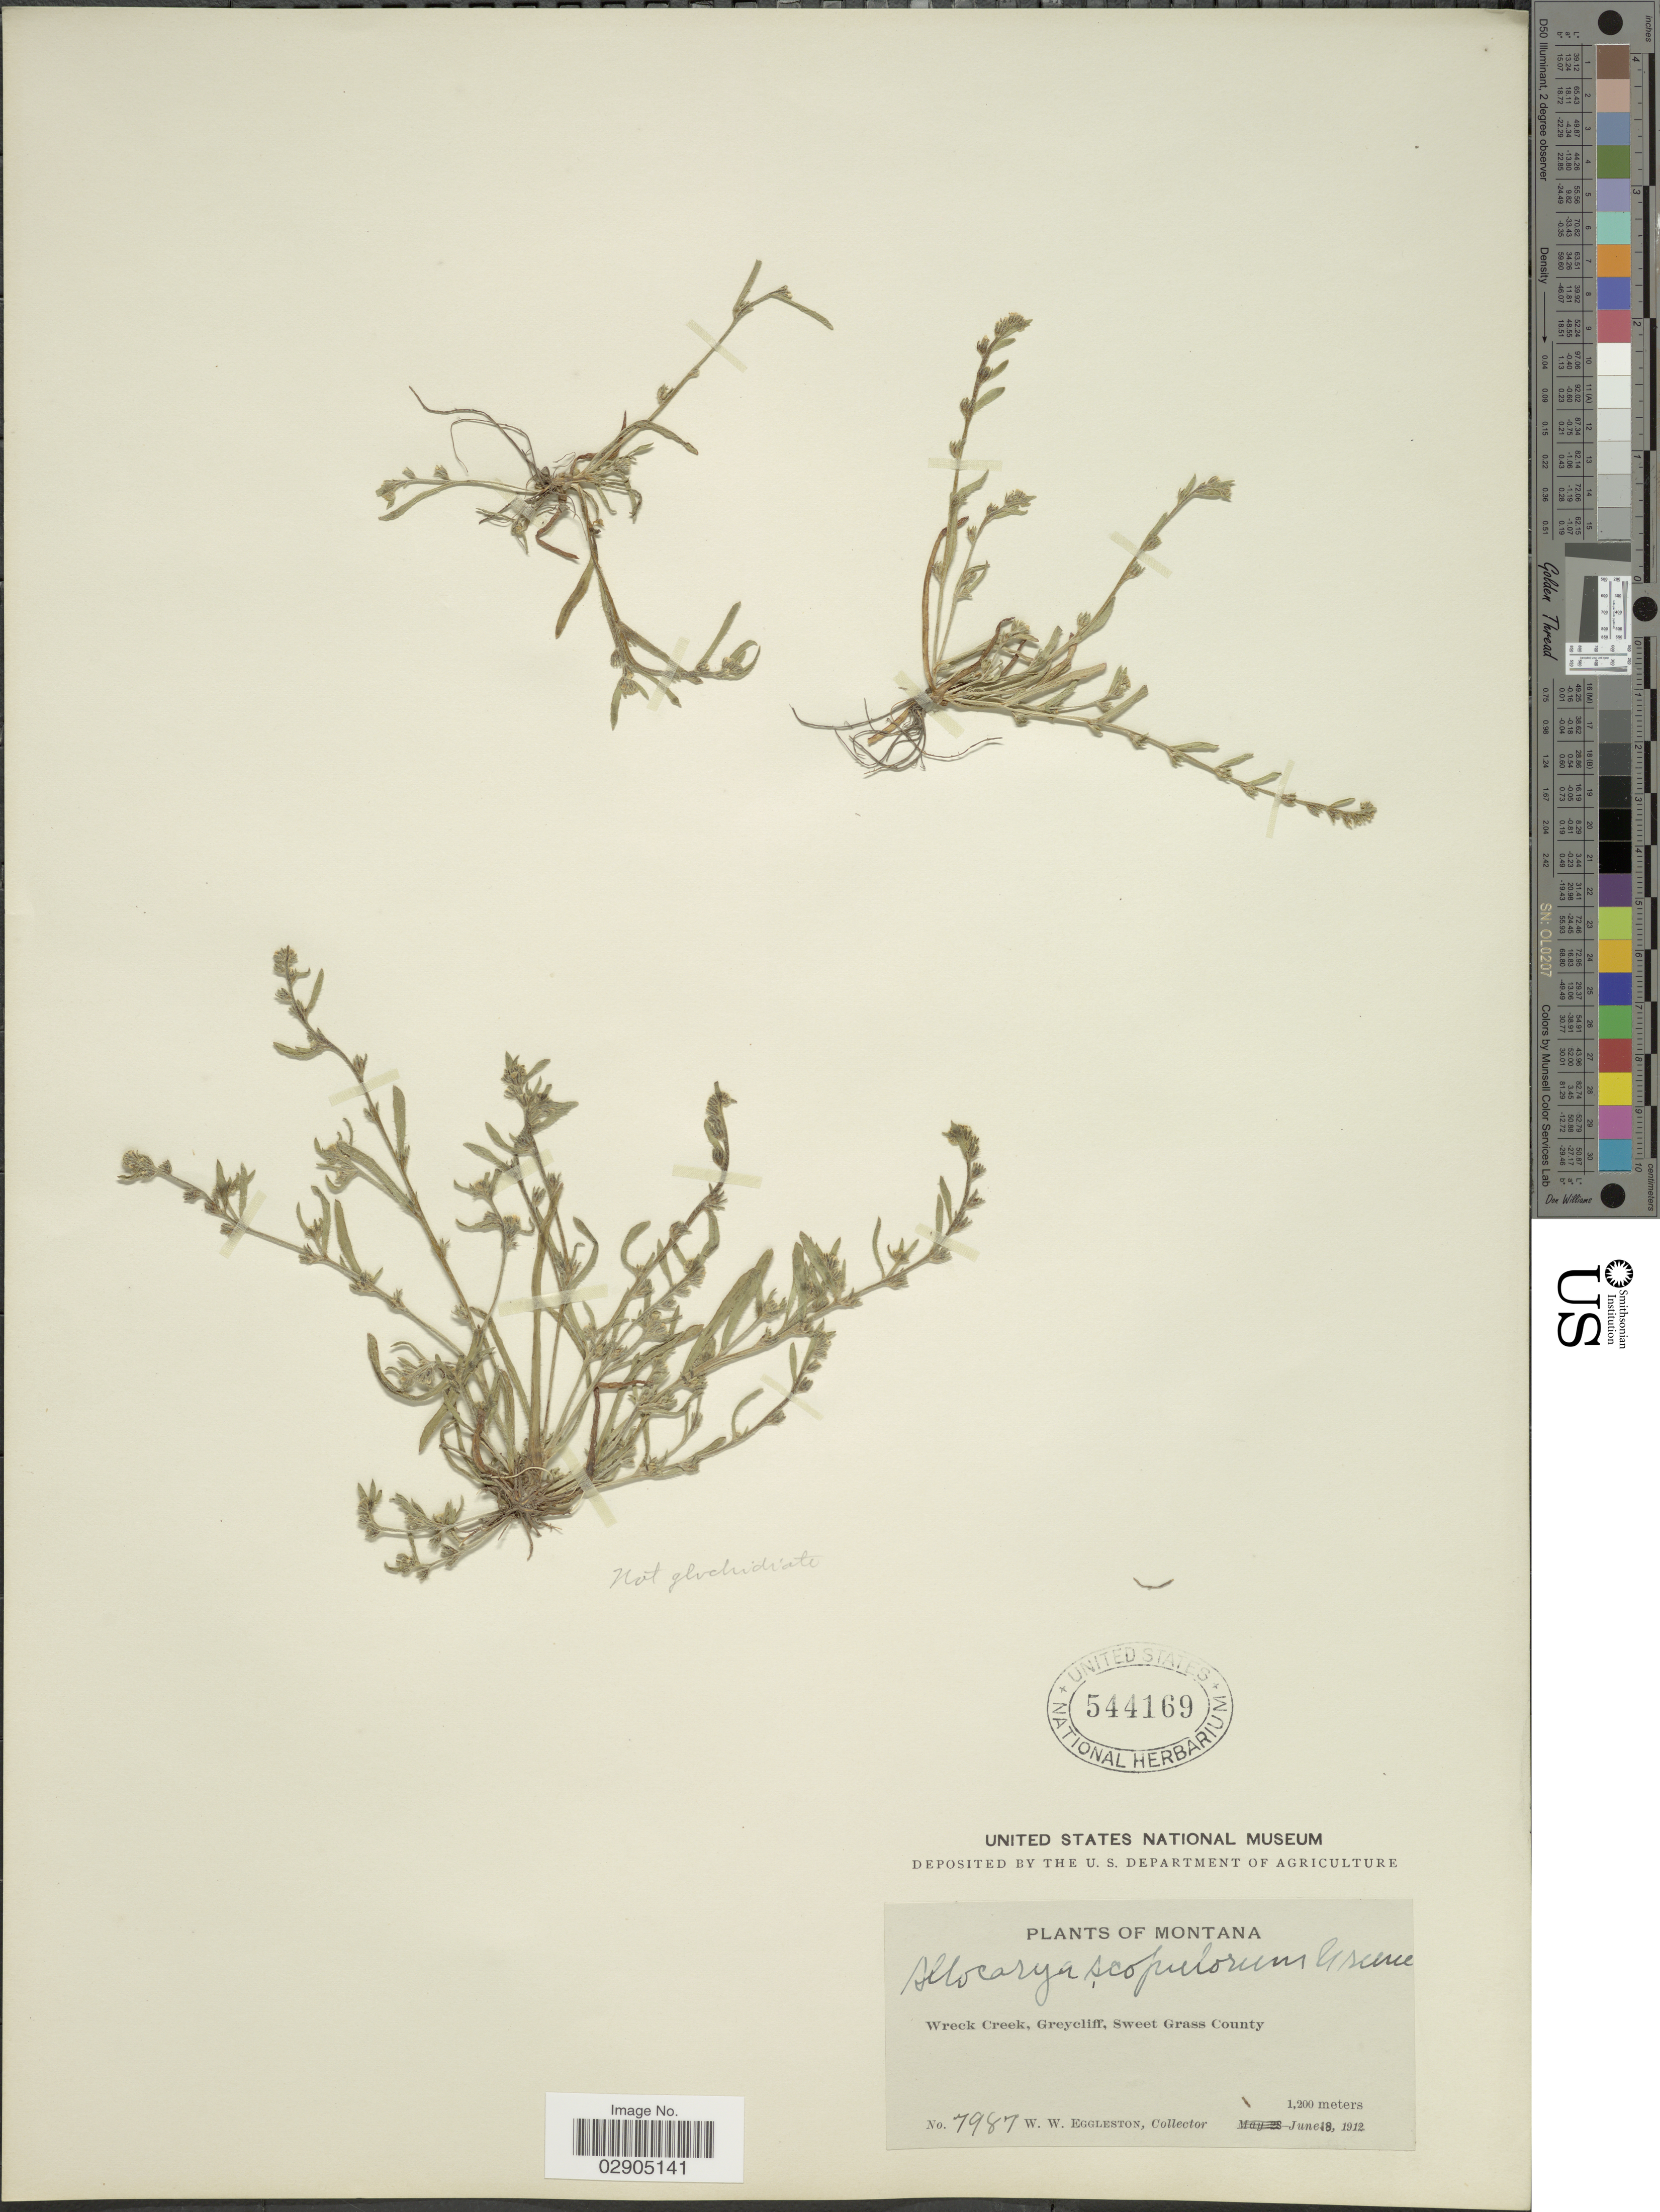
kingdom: Plantae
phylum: Tracheophyta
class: Magnoliopsida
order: Boraginales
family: Boraginaceae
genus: Allocarya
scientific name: Allocarya californica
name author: (Fisch. & C.A. Mey.) Greene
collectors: W. W. Eggleston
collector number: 7987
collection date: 1912-06-18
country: United States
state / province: Montana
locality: Wreck Creek, Greycliff, Sweet Grass County.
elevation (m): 1200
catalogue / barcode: US 544169